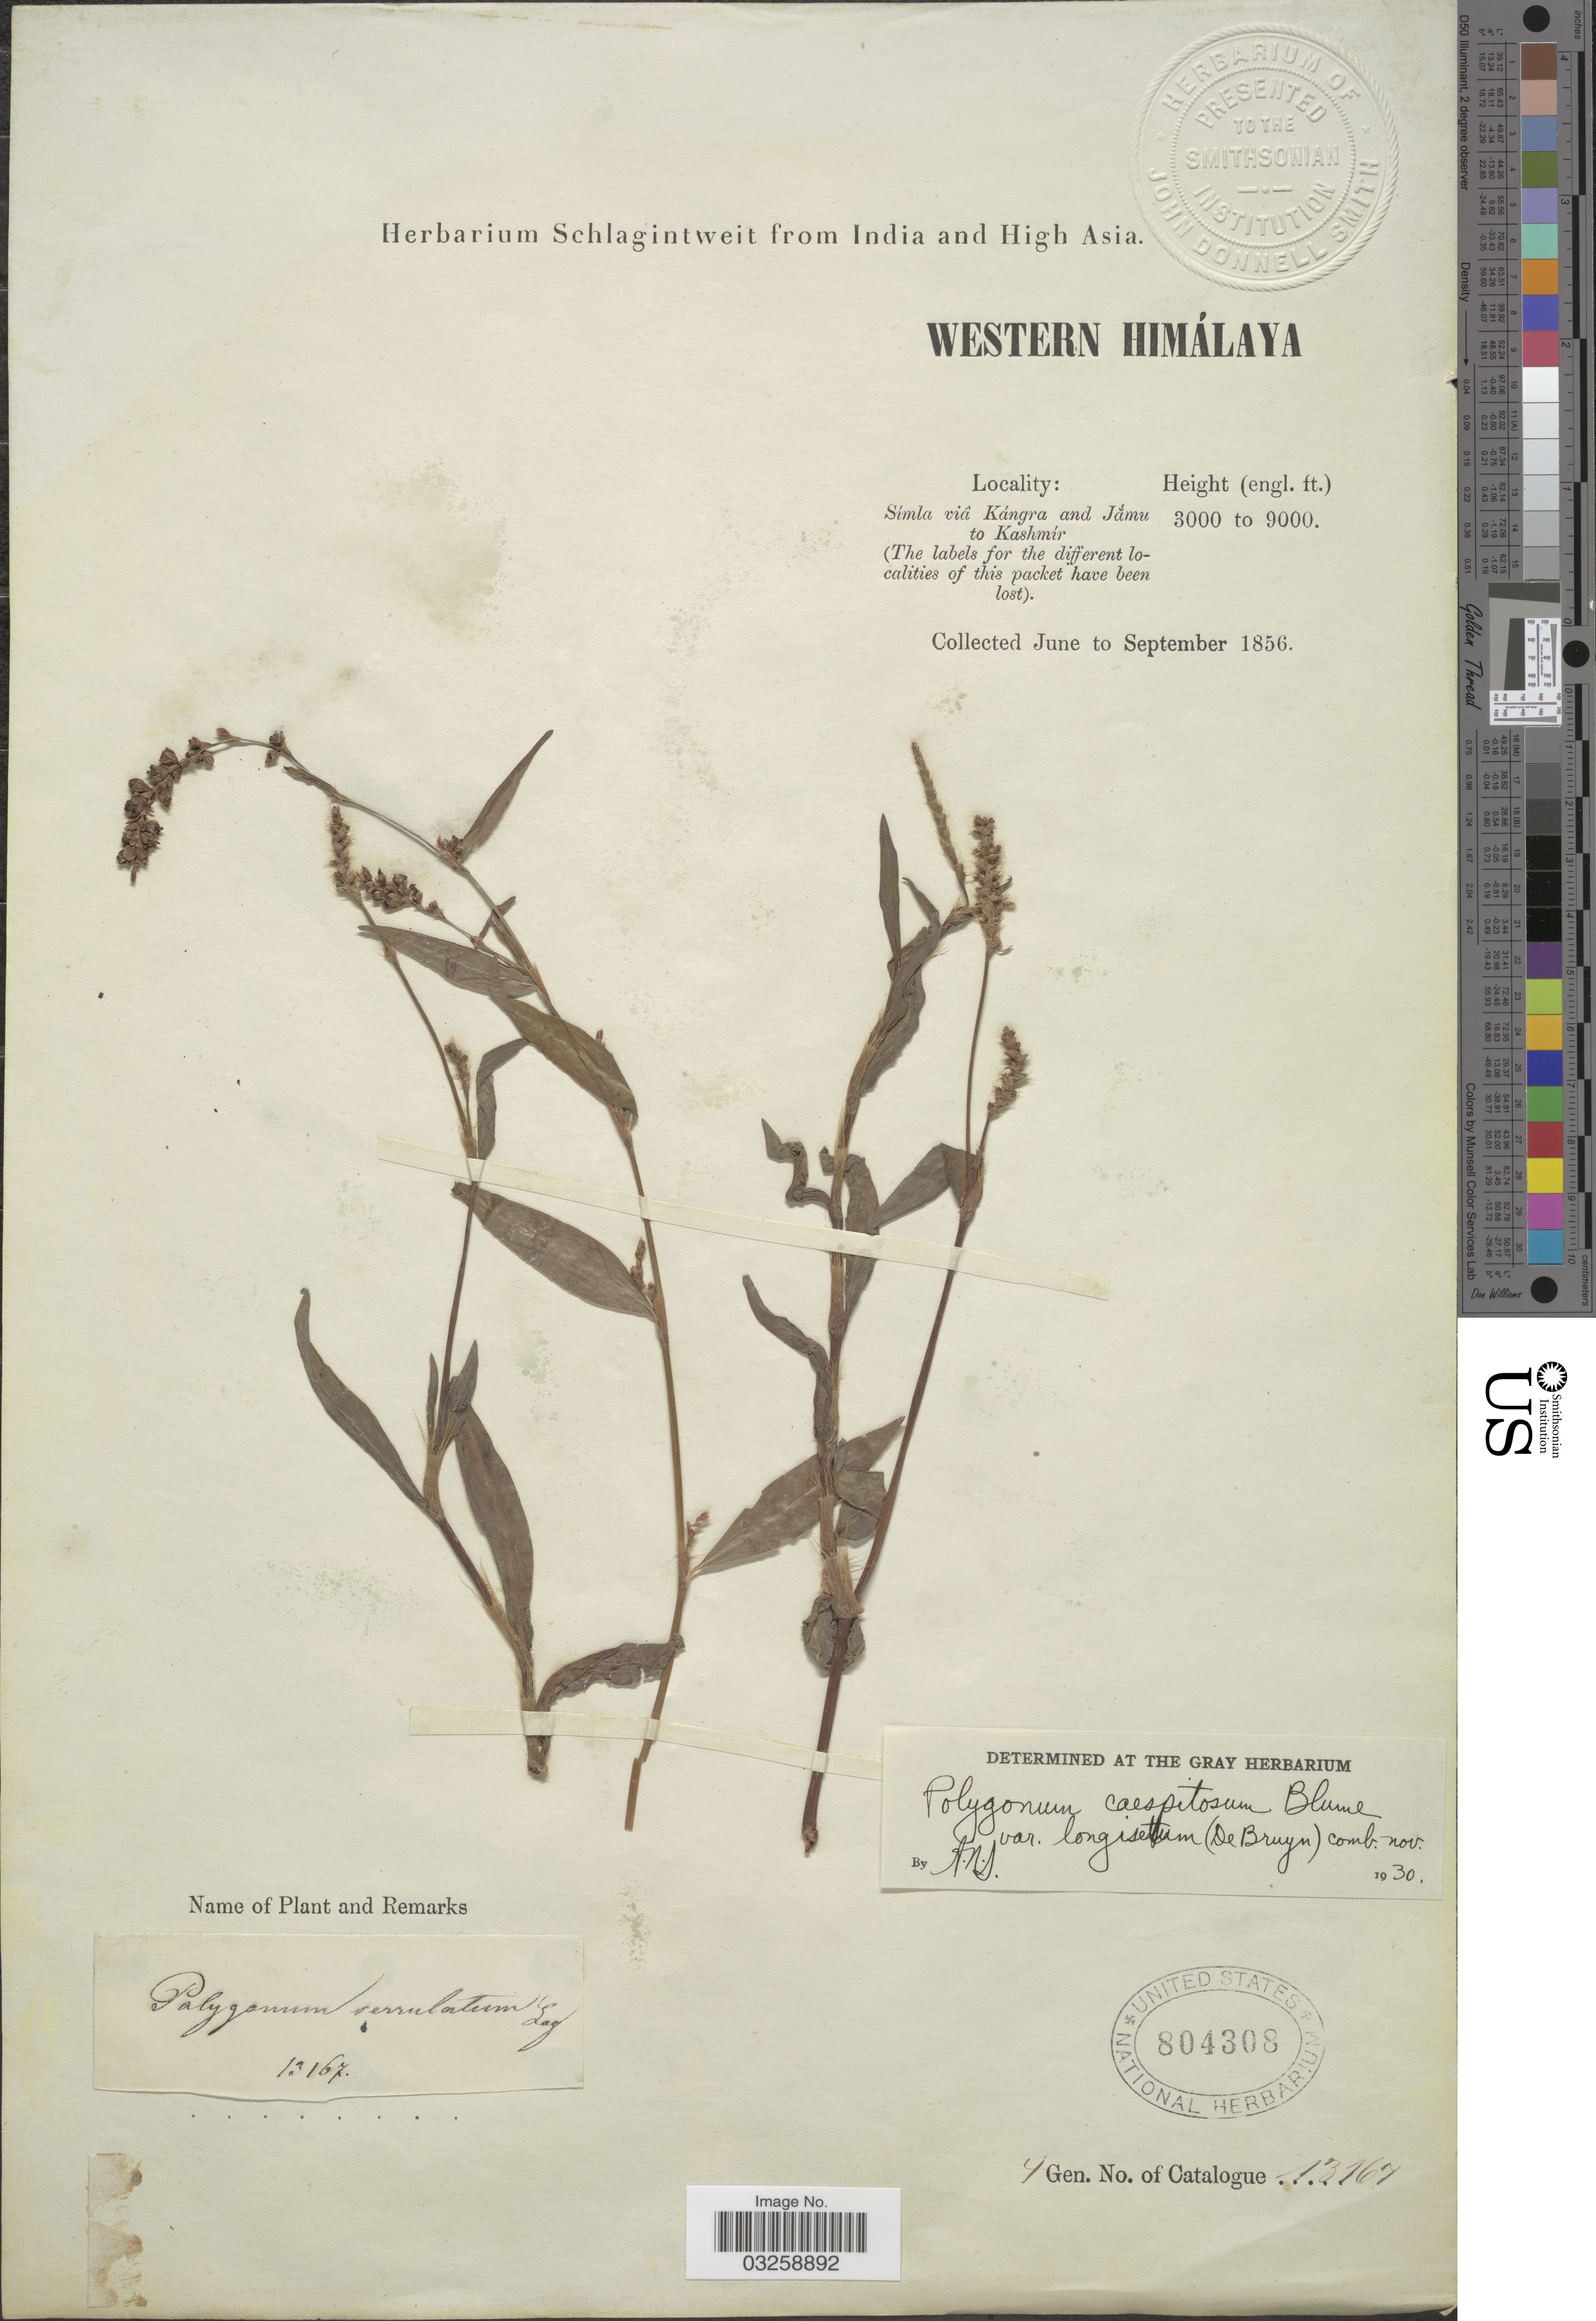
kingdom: Plantae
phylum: Tracheophyta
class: Magnoliopsida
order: Caryophyllales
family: Polygonaceae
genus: Polygonum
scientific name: Polygonum longisetum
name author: Bruijn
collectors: ex herb. Schlagintweit from India and High Asia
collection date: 1856-06/1856-09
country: India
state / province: Jammu and Kashmir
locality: Western Himálaya. Símla viâ Kángra and Jâmu to Kashmír.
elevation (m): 914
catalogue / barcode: US 804308